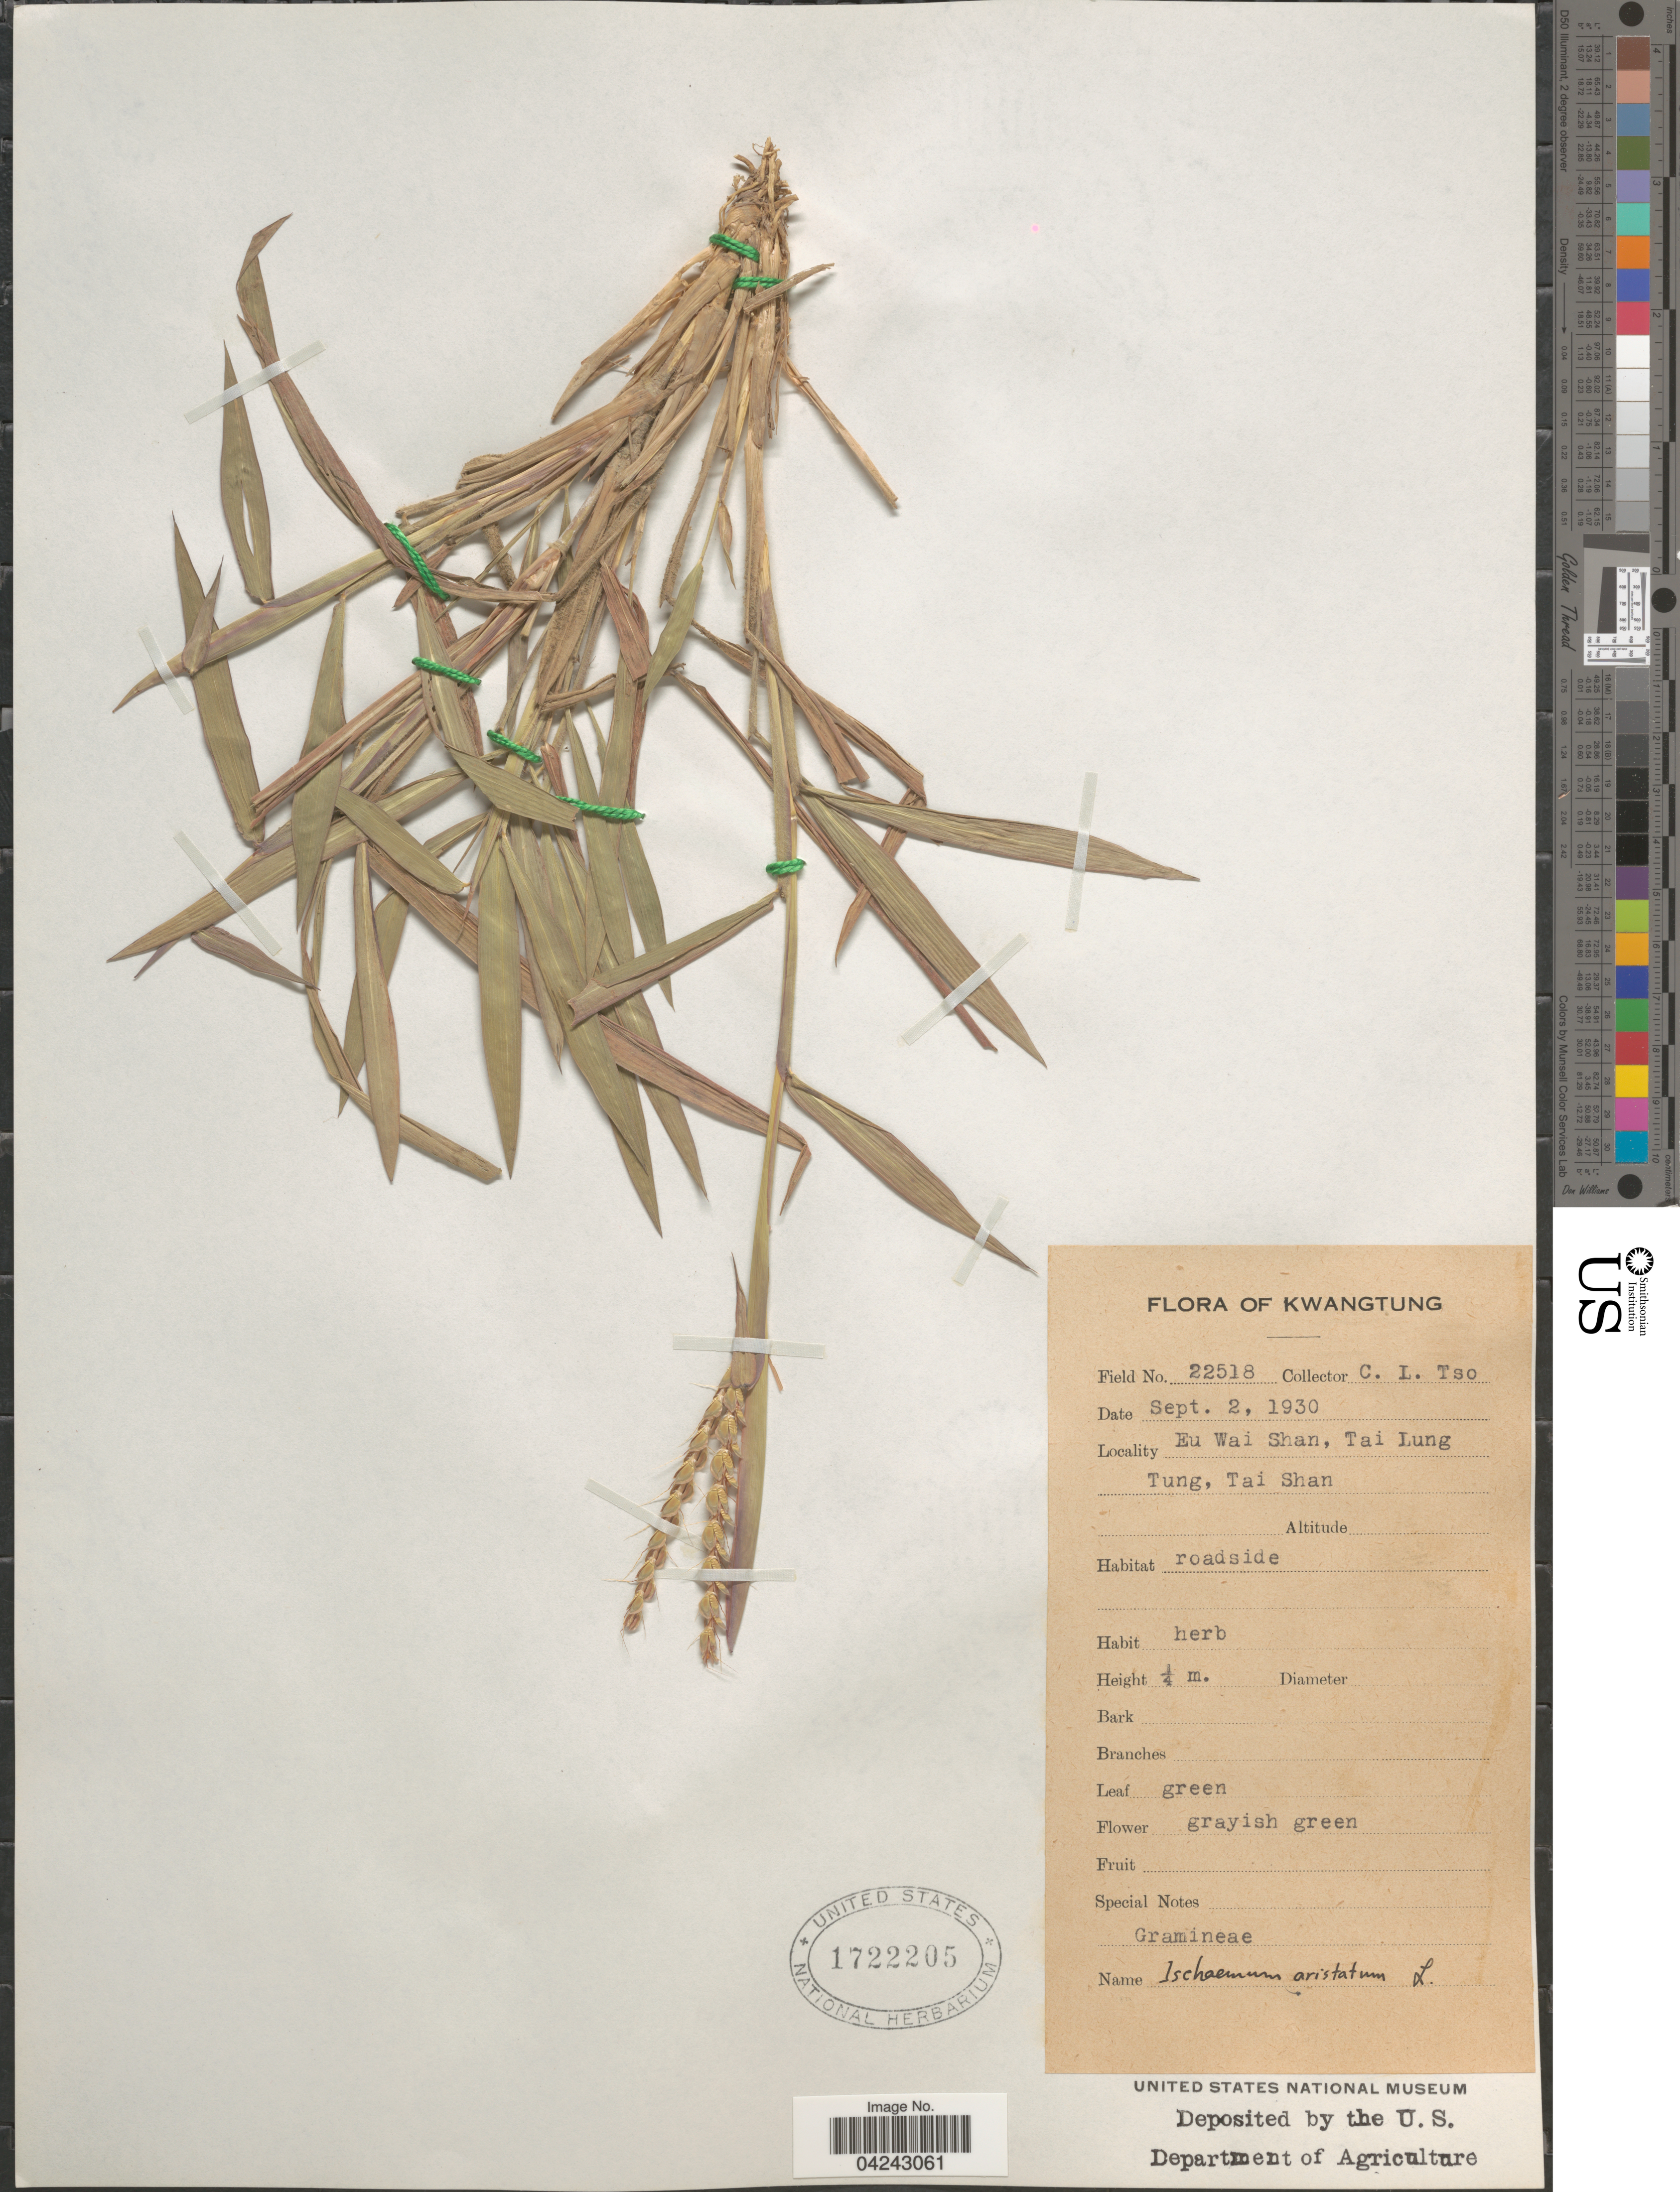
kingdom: Plantae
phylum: Tracheophyta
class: Liliopsida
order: Poales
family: Poaceae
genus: Ischaemum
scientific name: Ischaemum aristatum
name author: L.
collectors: C. Tso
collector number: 22518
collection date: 1930-09-02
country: China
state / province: Guangdong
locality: Kwangtung. Eu Wai Shan, Tai Lung Tung, Tai Shan.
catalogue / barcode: US 1722205